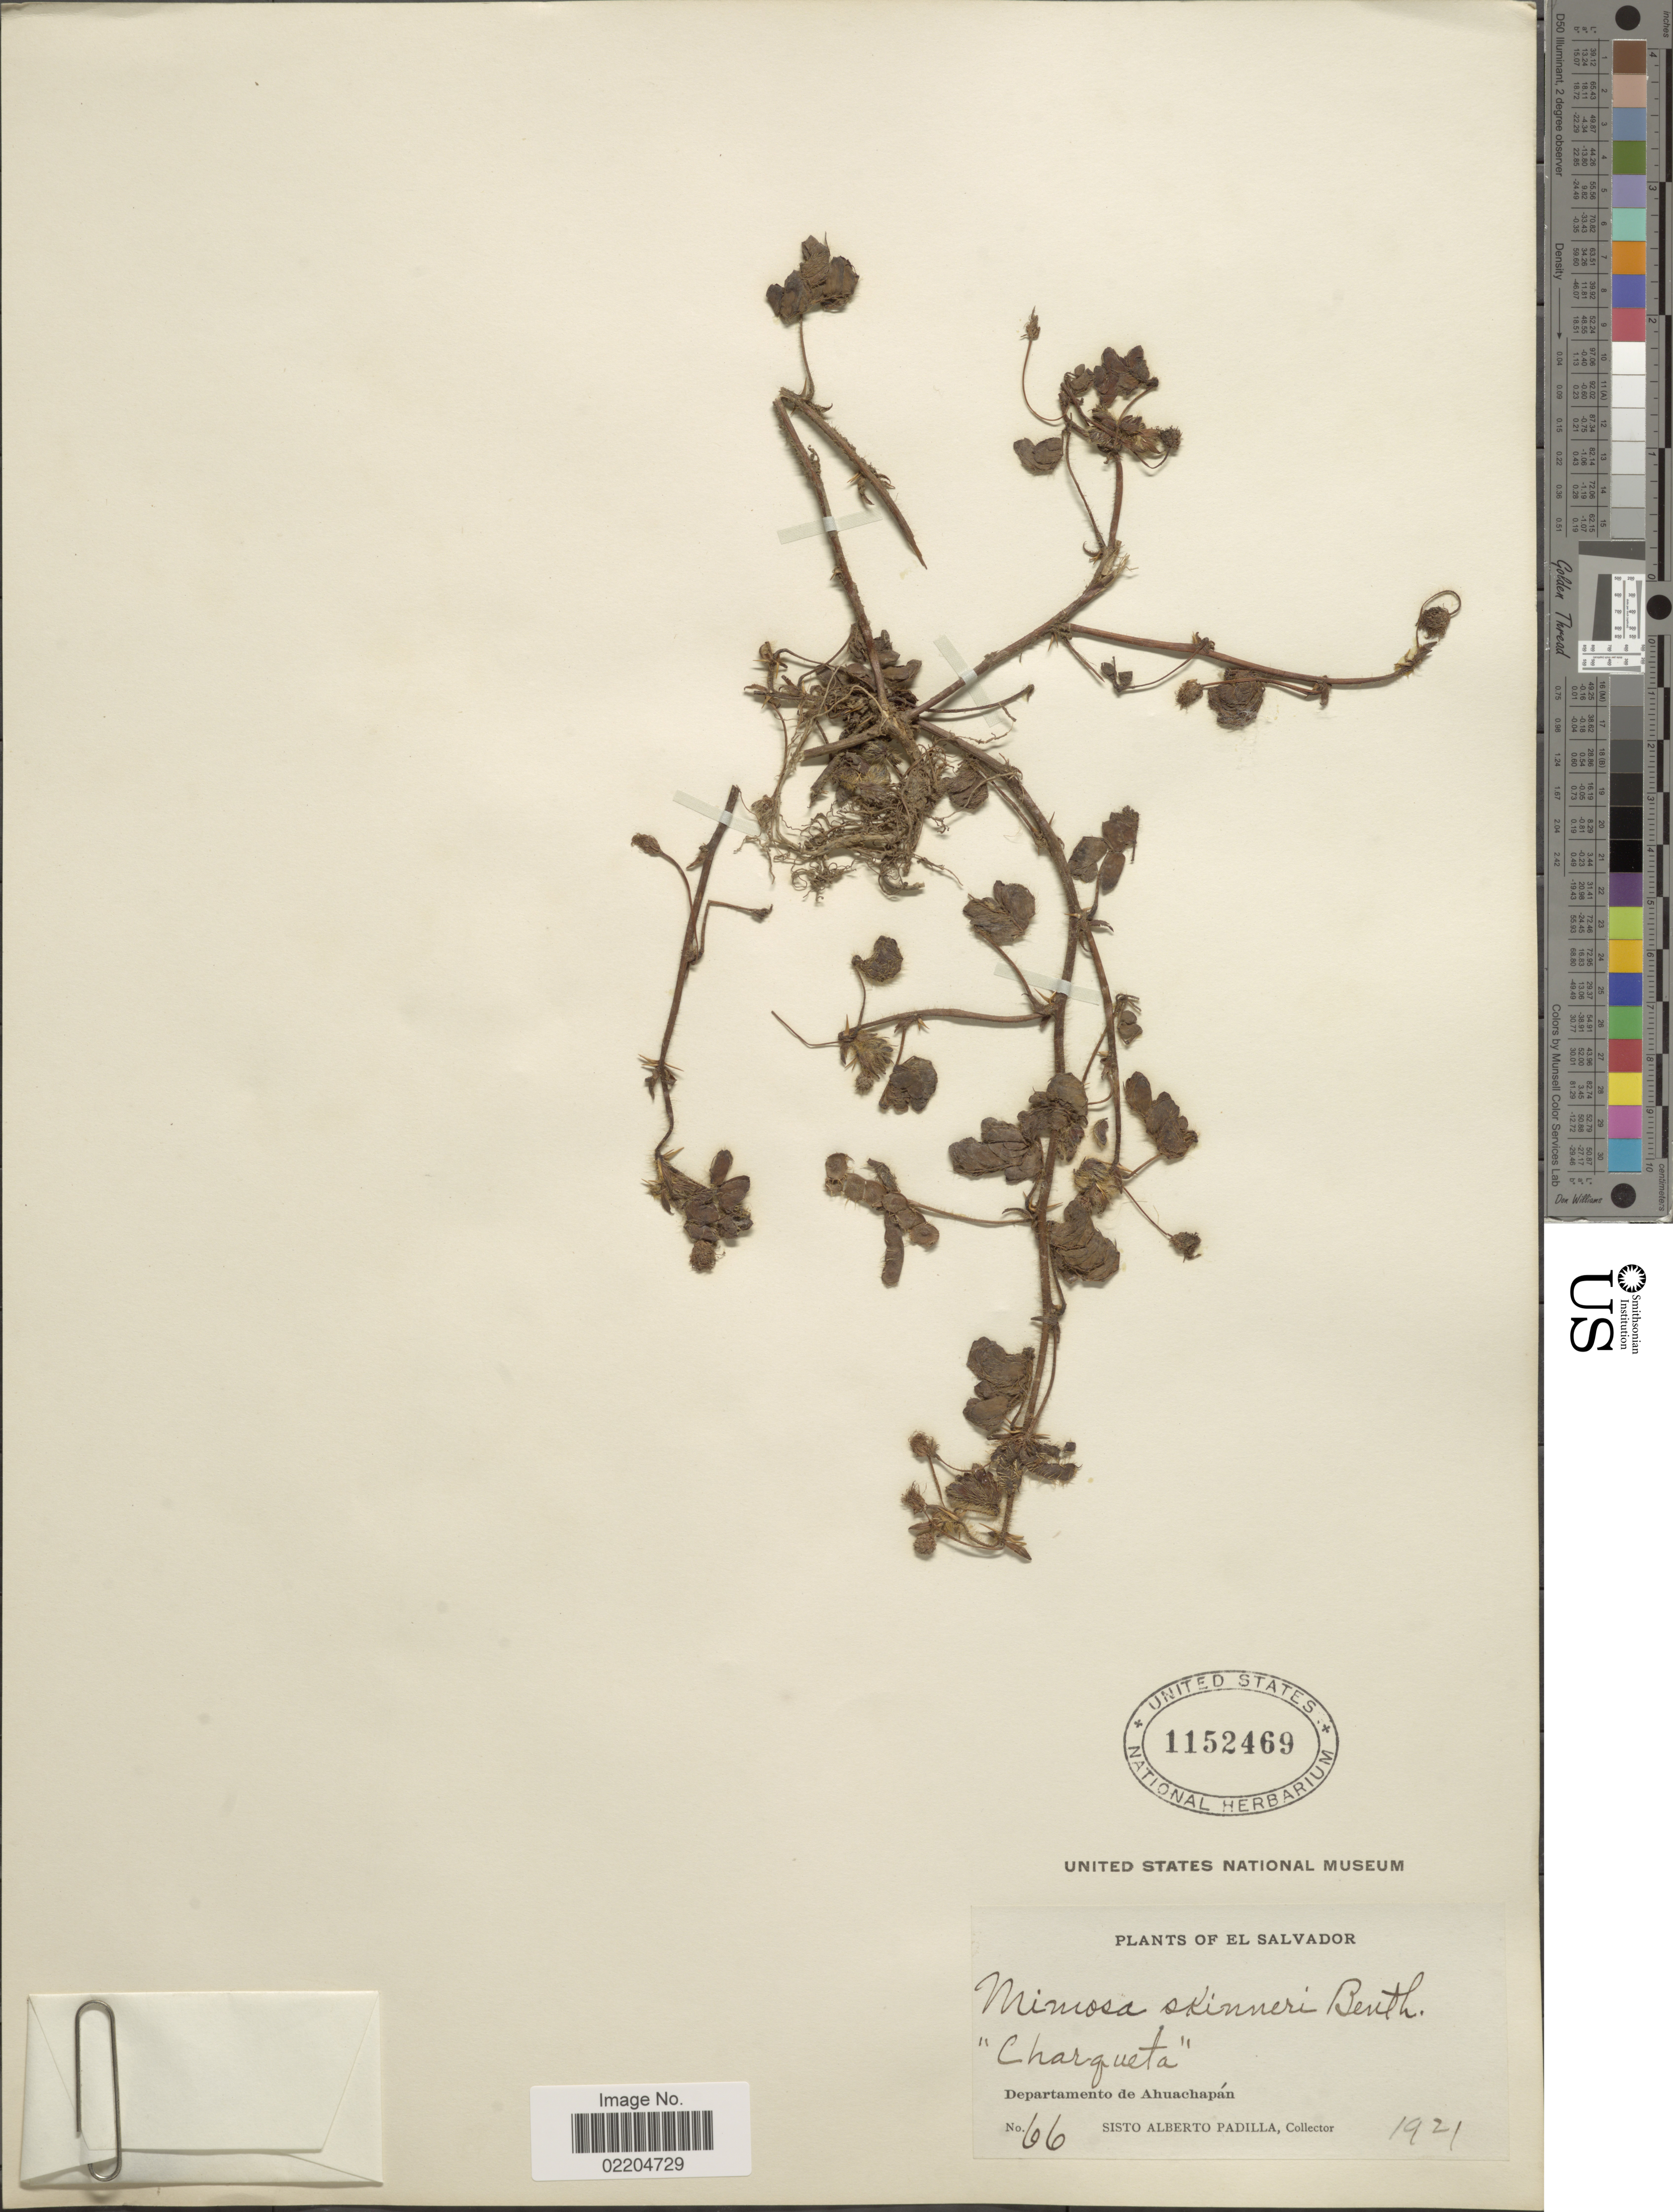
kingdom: Plantae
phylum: Tracheophyta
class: Magnoliopsida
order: Fabales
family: Fabaceae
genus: Mimosa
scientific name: Mimosa skinneri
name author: Benth.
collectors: S. A. Padilla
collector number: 66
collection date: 1921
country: El Salvador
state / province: Ahuachapan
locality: Departamento de Ahuachuapan. El Salvador.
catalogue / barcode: US 1152469